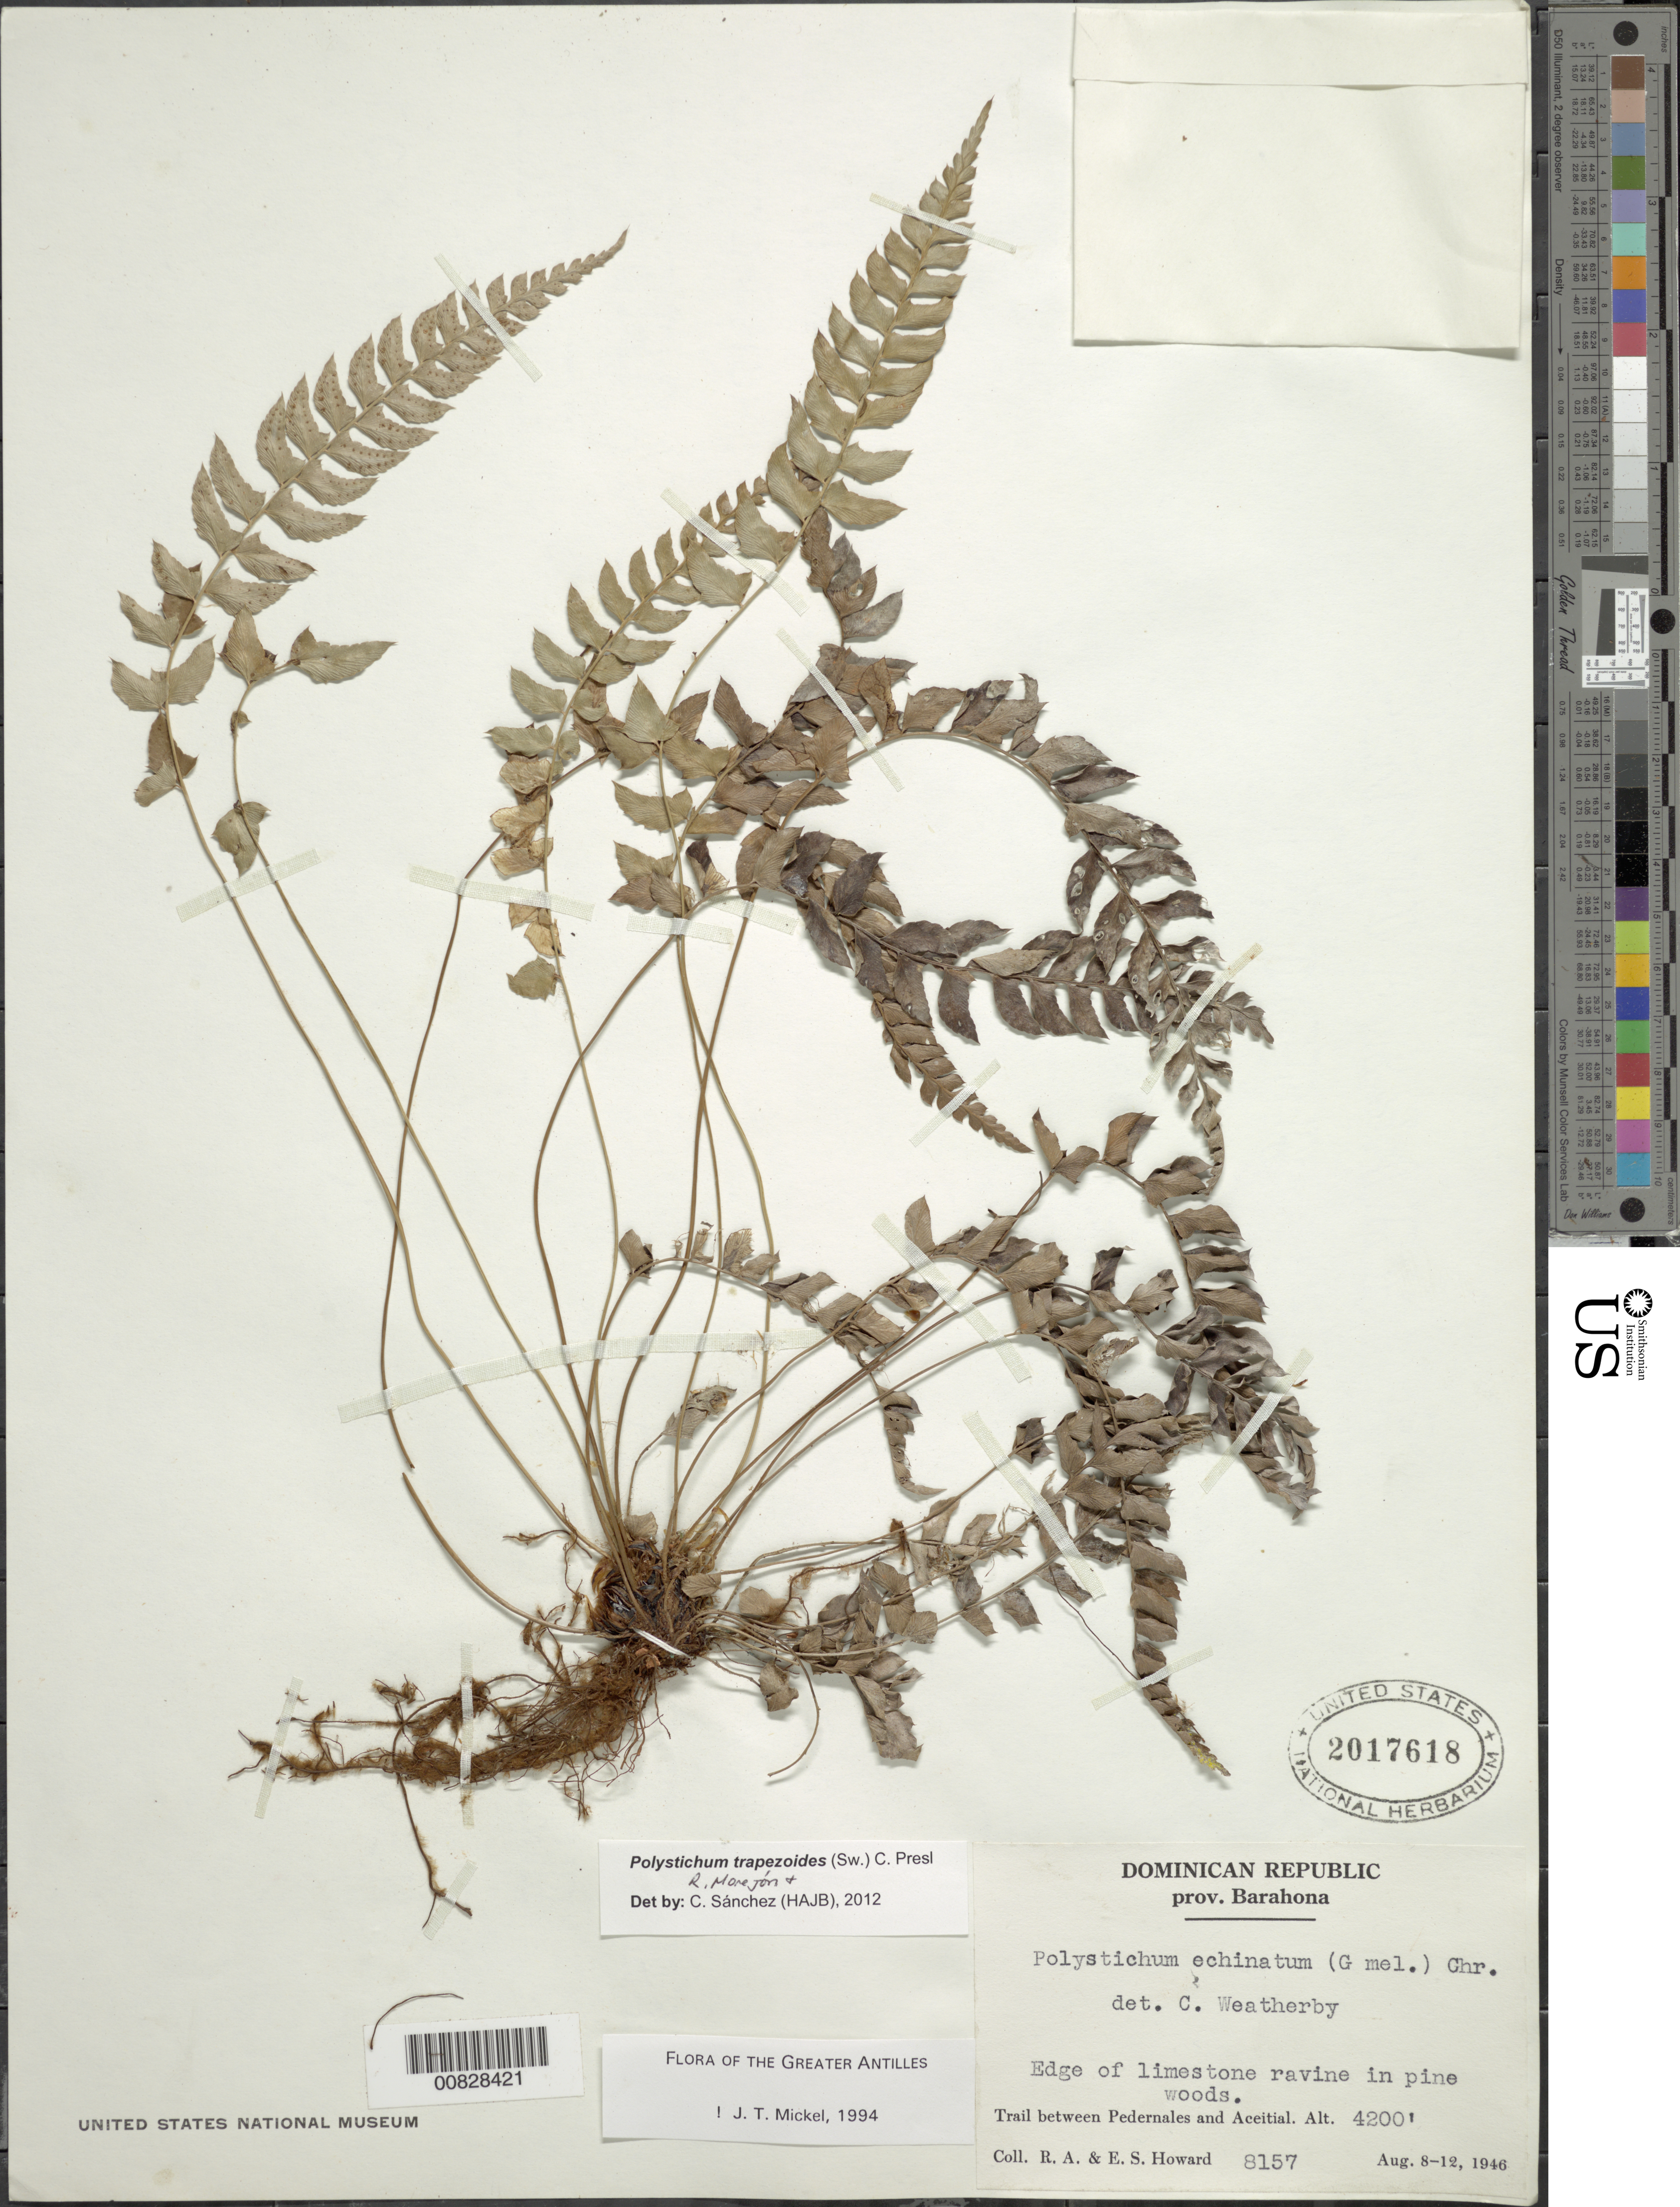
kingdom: Plantae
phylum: Tracheophyta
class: Polypodiopsida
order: Polypodiales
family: Dryopteridaceae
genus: Polystichum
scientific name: Polystichum trapezoides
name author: (Sw.) C. Presl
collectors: R. A. Howard & E. S. Howard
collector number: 8157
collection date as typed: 08 Aug 1946 to 12 Aug 1946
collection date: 1946-08-08/1946-08-12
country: Dominican Republic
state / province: Barahona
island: Hispaniola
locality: Pedernales to Aceitial trail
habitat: Edge of limestone ravine in pine woods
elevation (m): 1280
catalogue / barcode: US 2017618